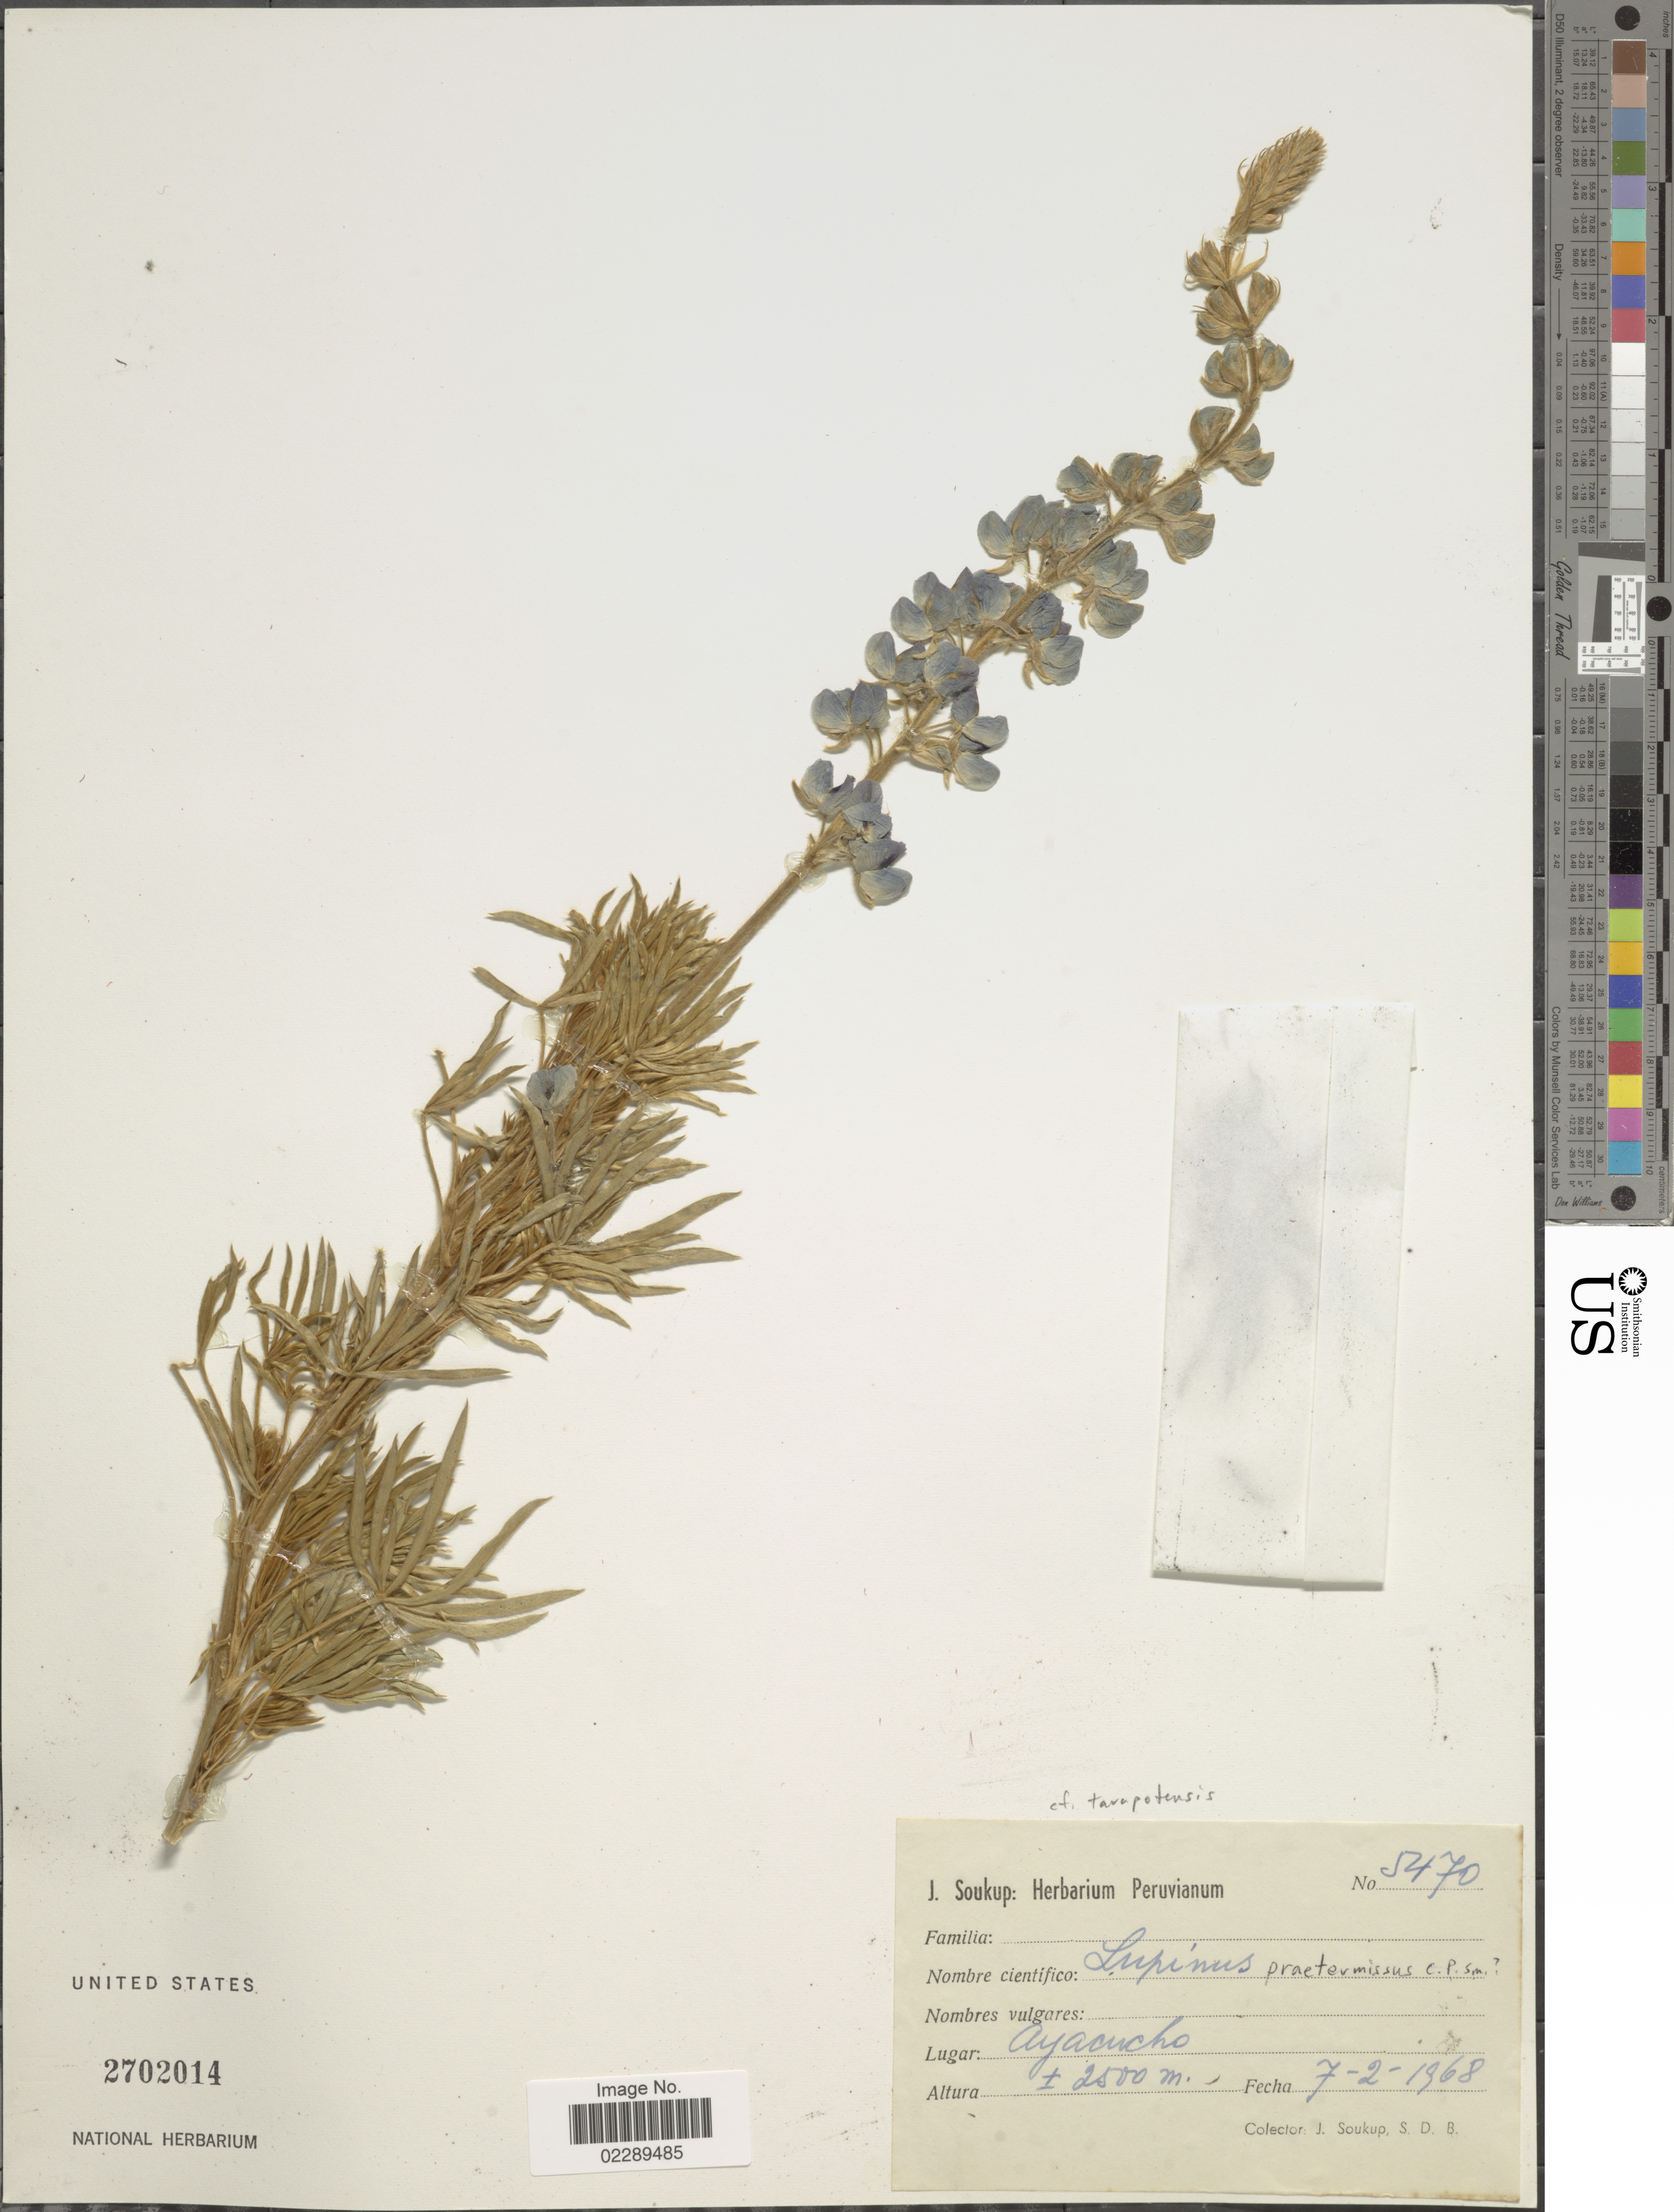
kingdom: Plantae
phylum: Tracheophyta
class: Magnoliopsida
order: Fabales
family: Fabaceae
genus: Lupinus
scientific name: Lupinus praetermissus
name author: C.P. Sm.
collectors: J. Soukup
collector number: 5470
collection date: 1968-02-07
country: Peru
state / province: Ayacucho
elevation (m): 2500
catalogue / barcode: US 2702014